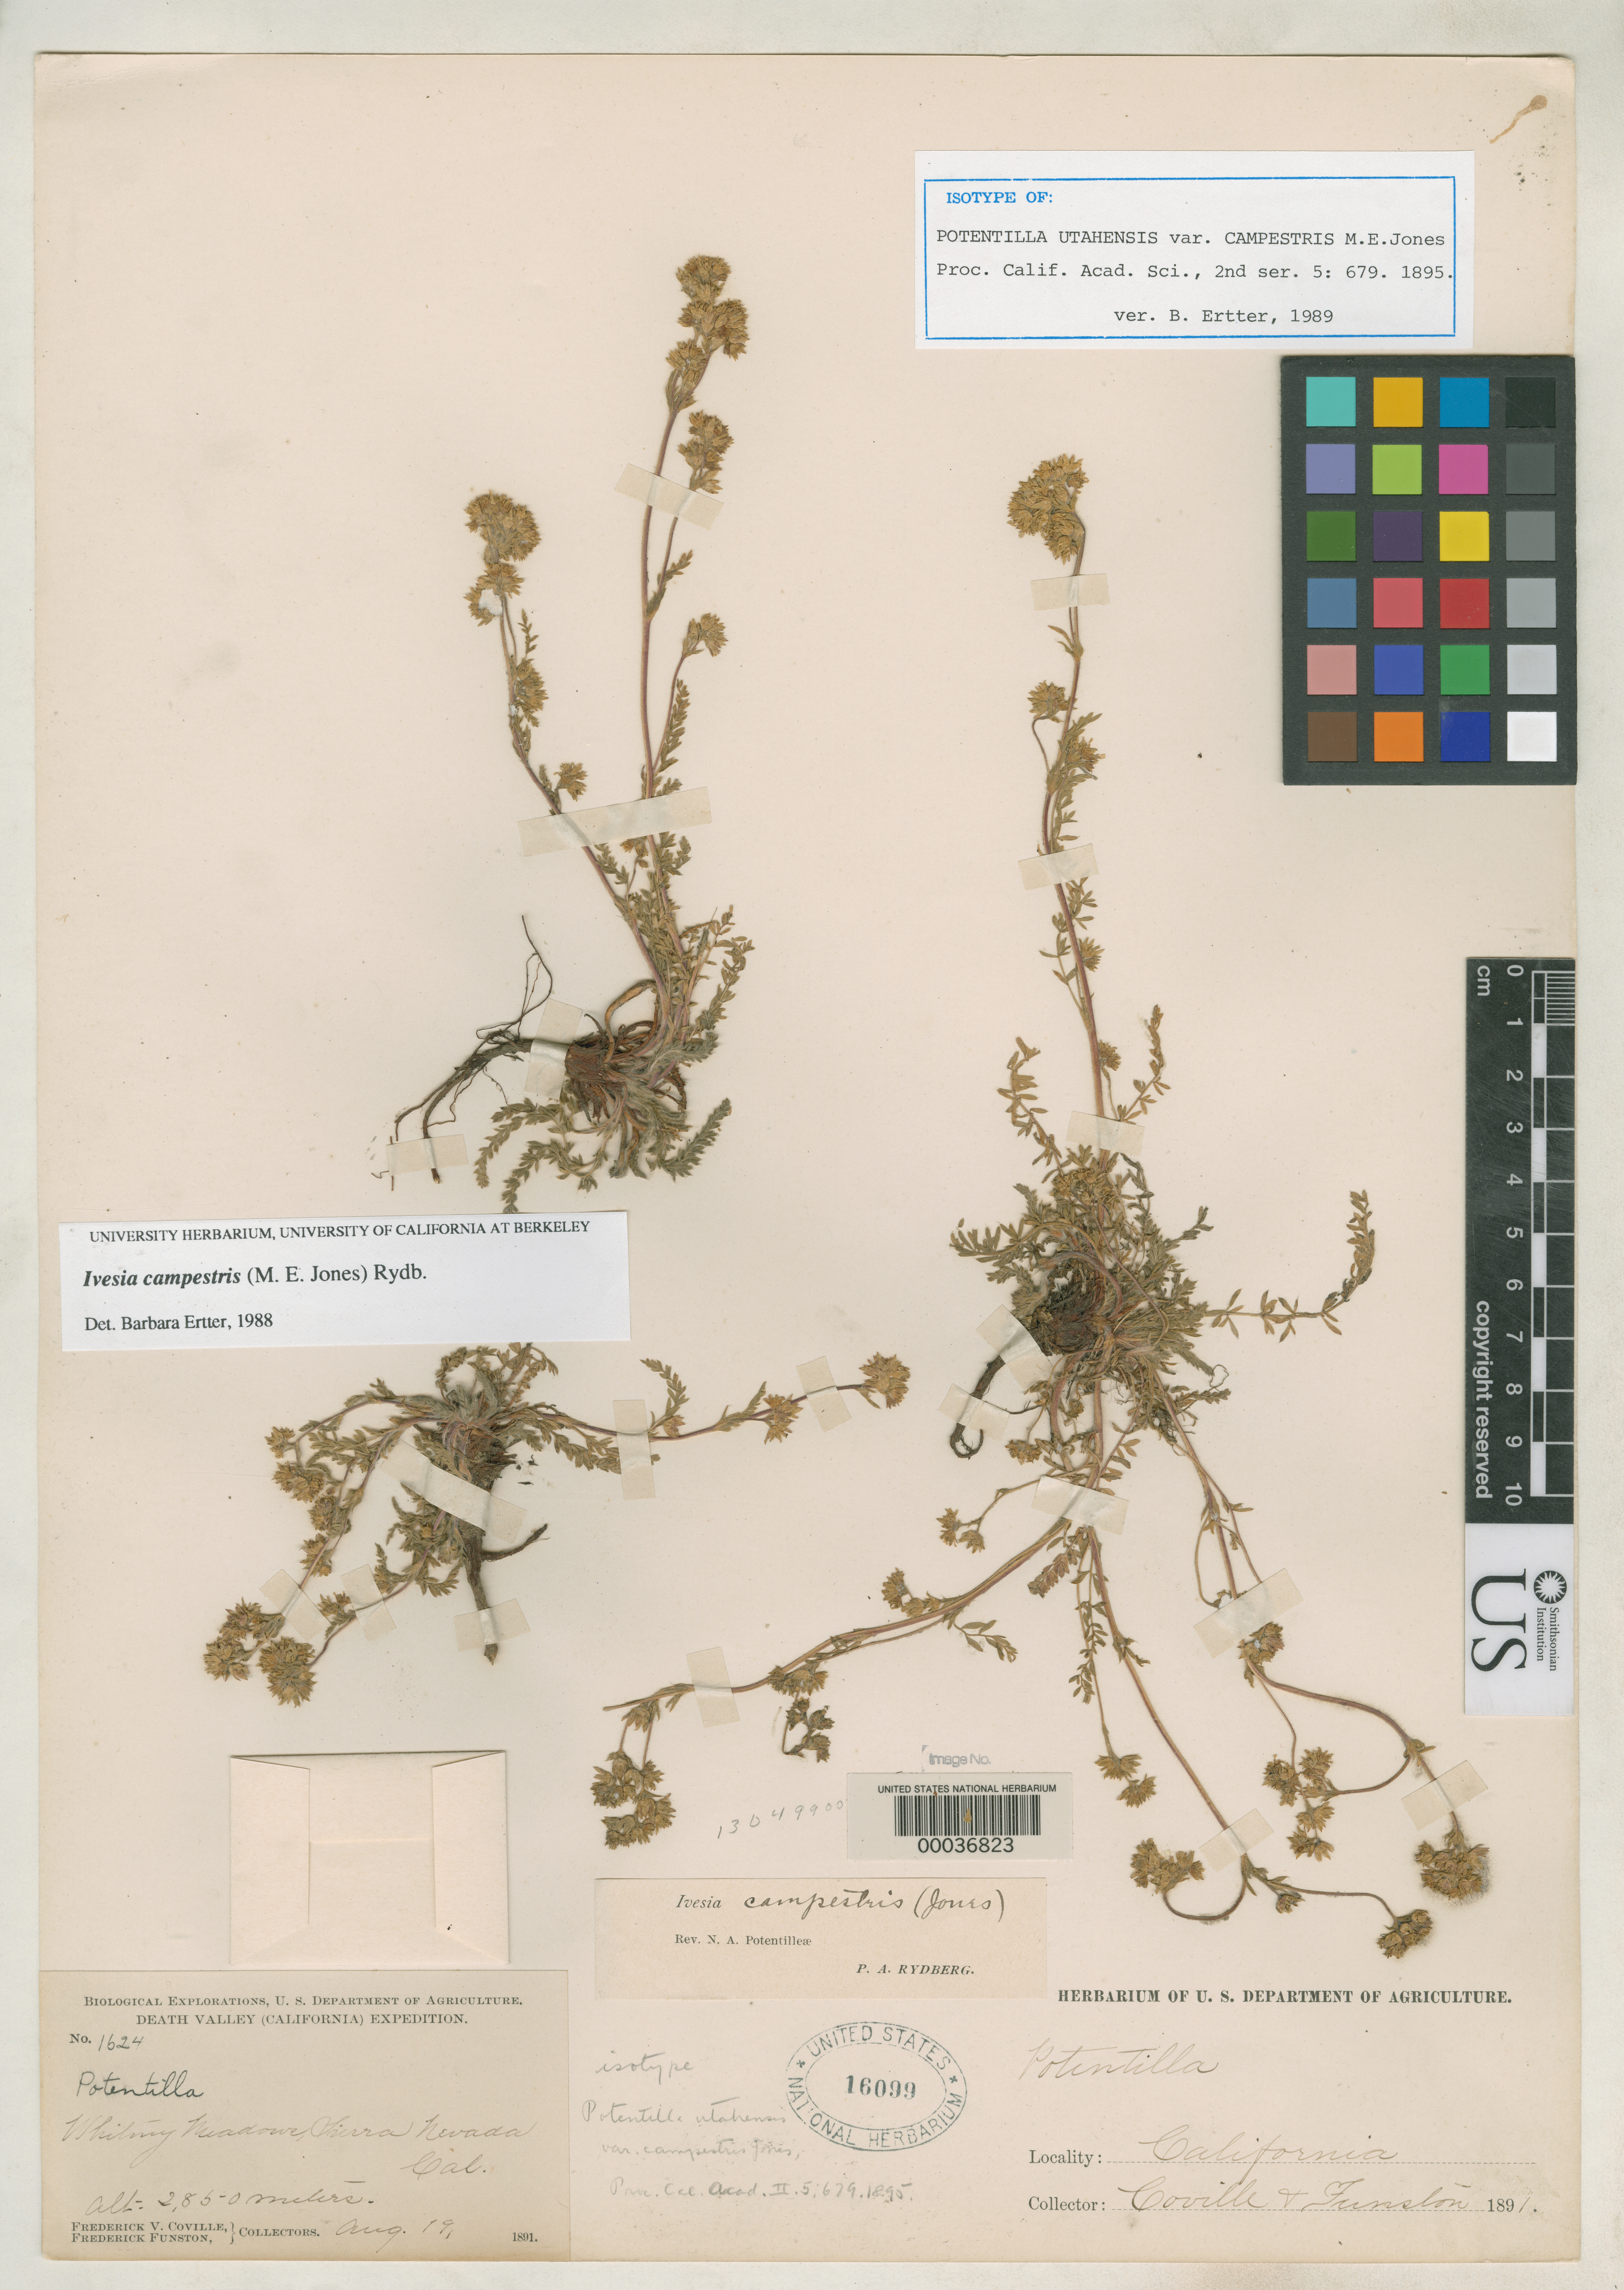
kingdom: Plantae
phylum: Tracheophyta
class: Magnoliopsida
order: Rosales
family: Rosaceae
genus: Potentilla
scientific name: Potentilla utahensis var. campestris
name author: M.E. Jones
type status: Isotype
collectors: F. V. Coville & F. Funston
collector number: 1624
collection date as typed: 19 Aug 1891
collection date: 1891-08-19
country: United States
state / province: California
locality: Sierra Nevada, Whitney Meadows.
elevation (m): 2850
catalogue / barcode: US 16099